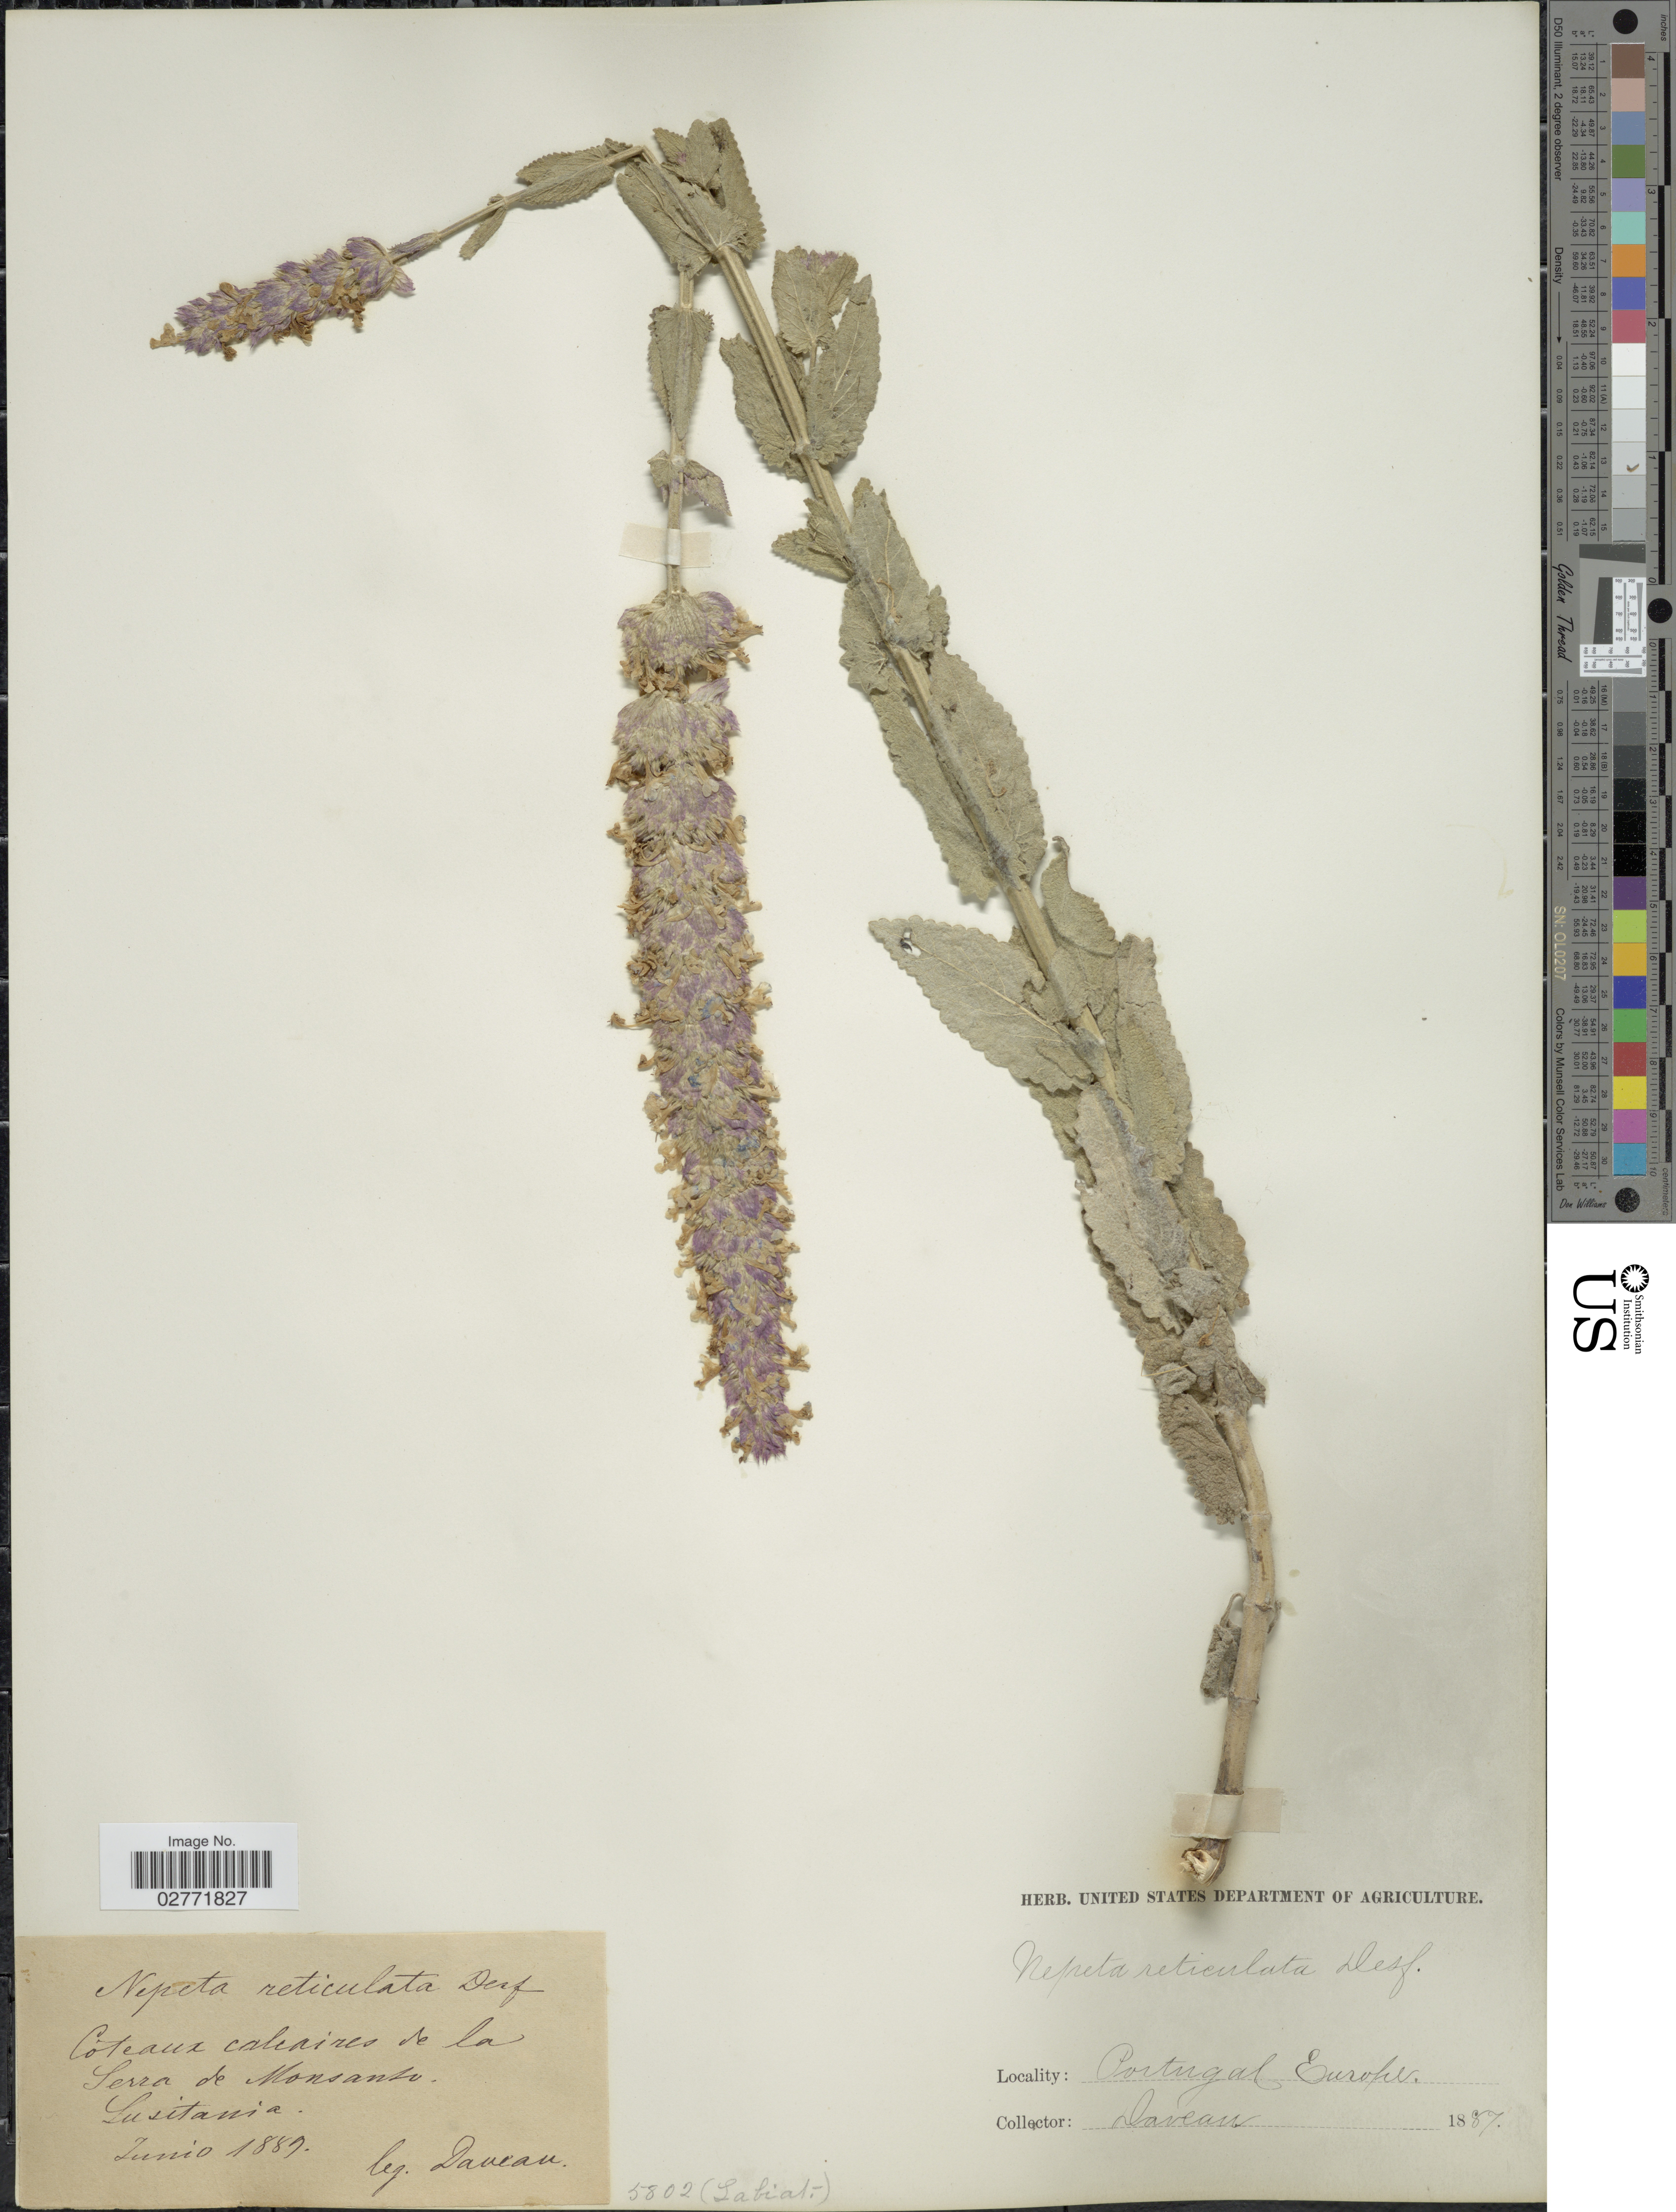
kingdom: Plantae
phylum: Tracheophyta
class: Magnoliopsida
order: Lamiales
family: Lamiaceae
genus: Nepeta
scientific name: Nepeta reticulata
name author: Desf.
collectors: Daveau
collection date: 1887-06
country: Portugal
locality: Coteaux calcaires de la Serra de Monsanto. Lusitania.